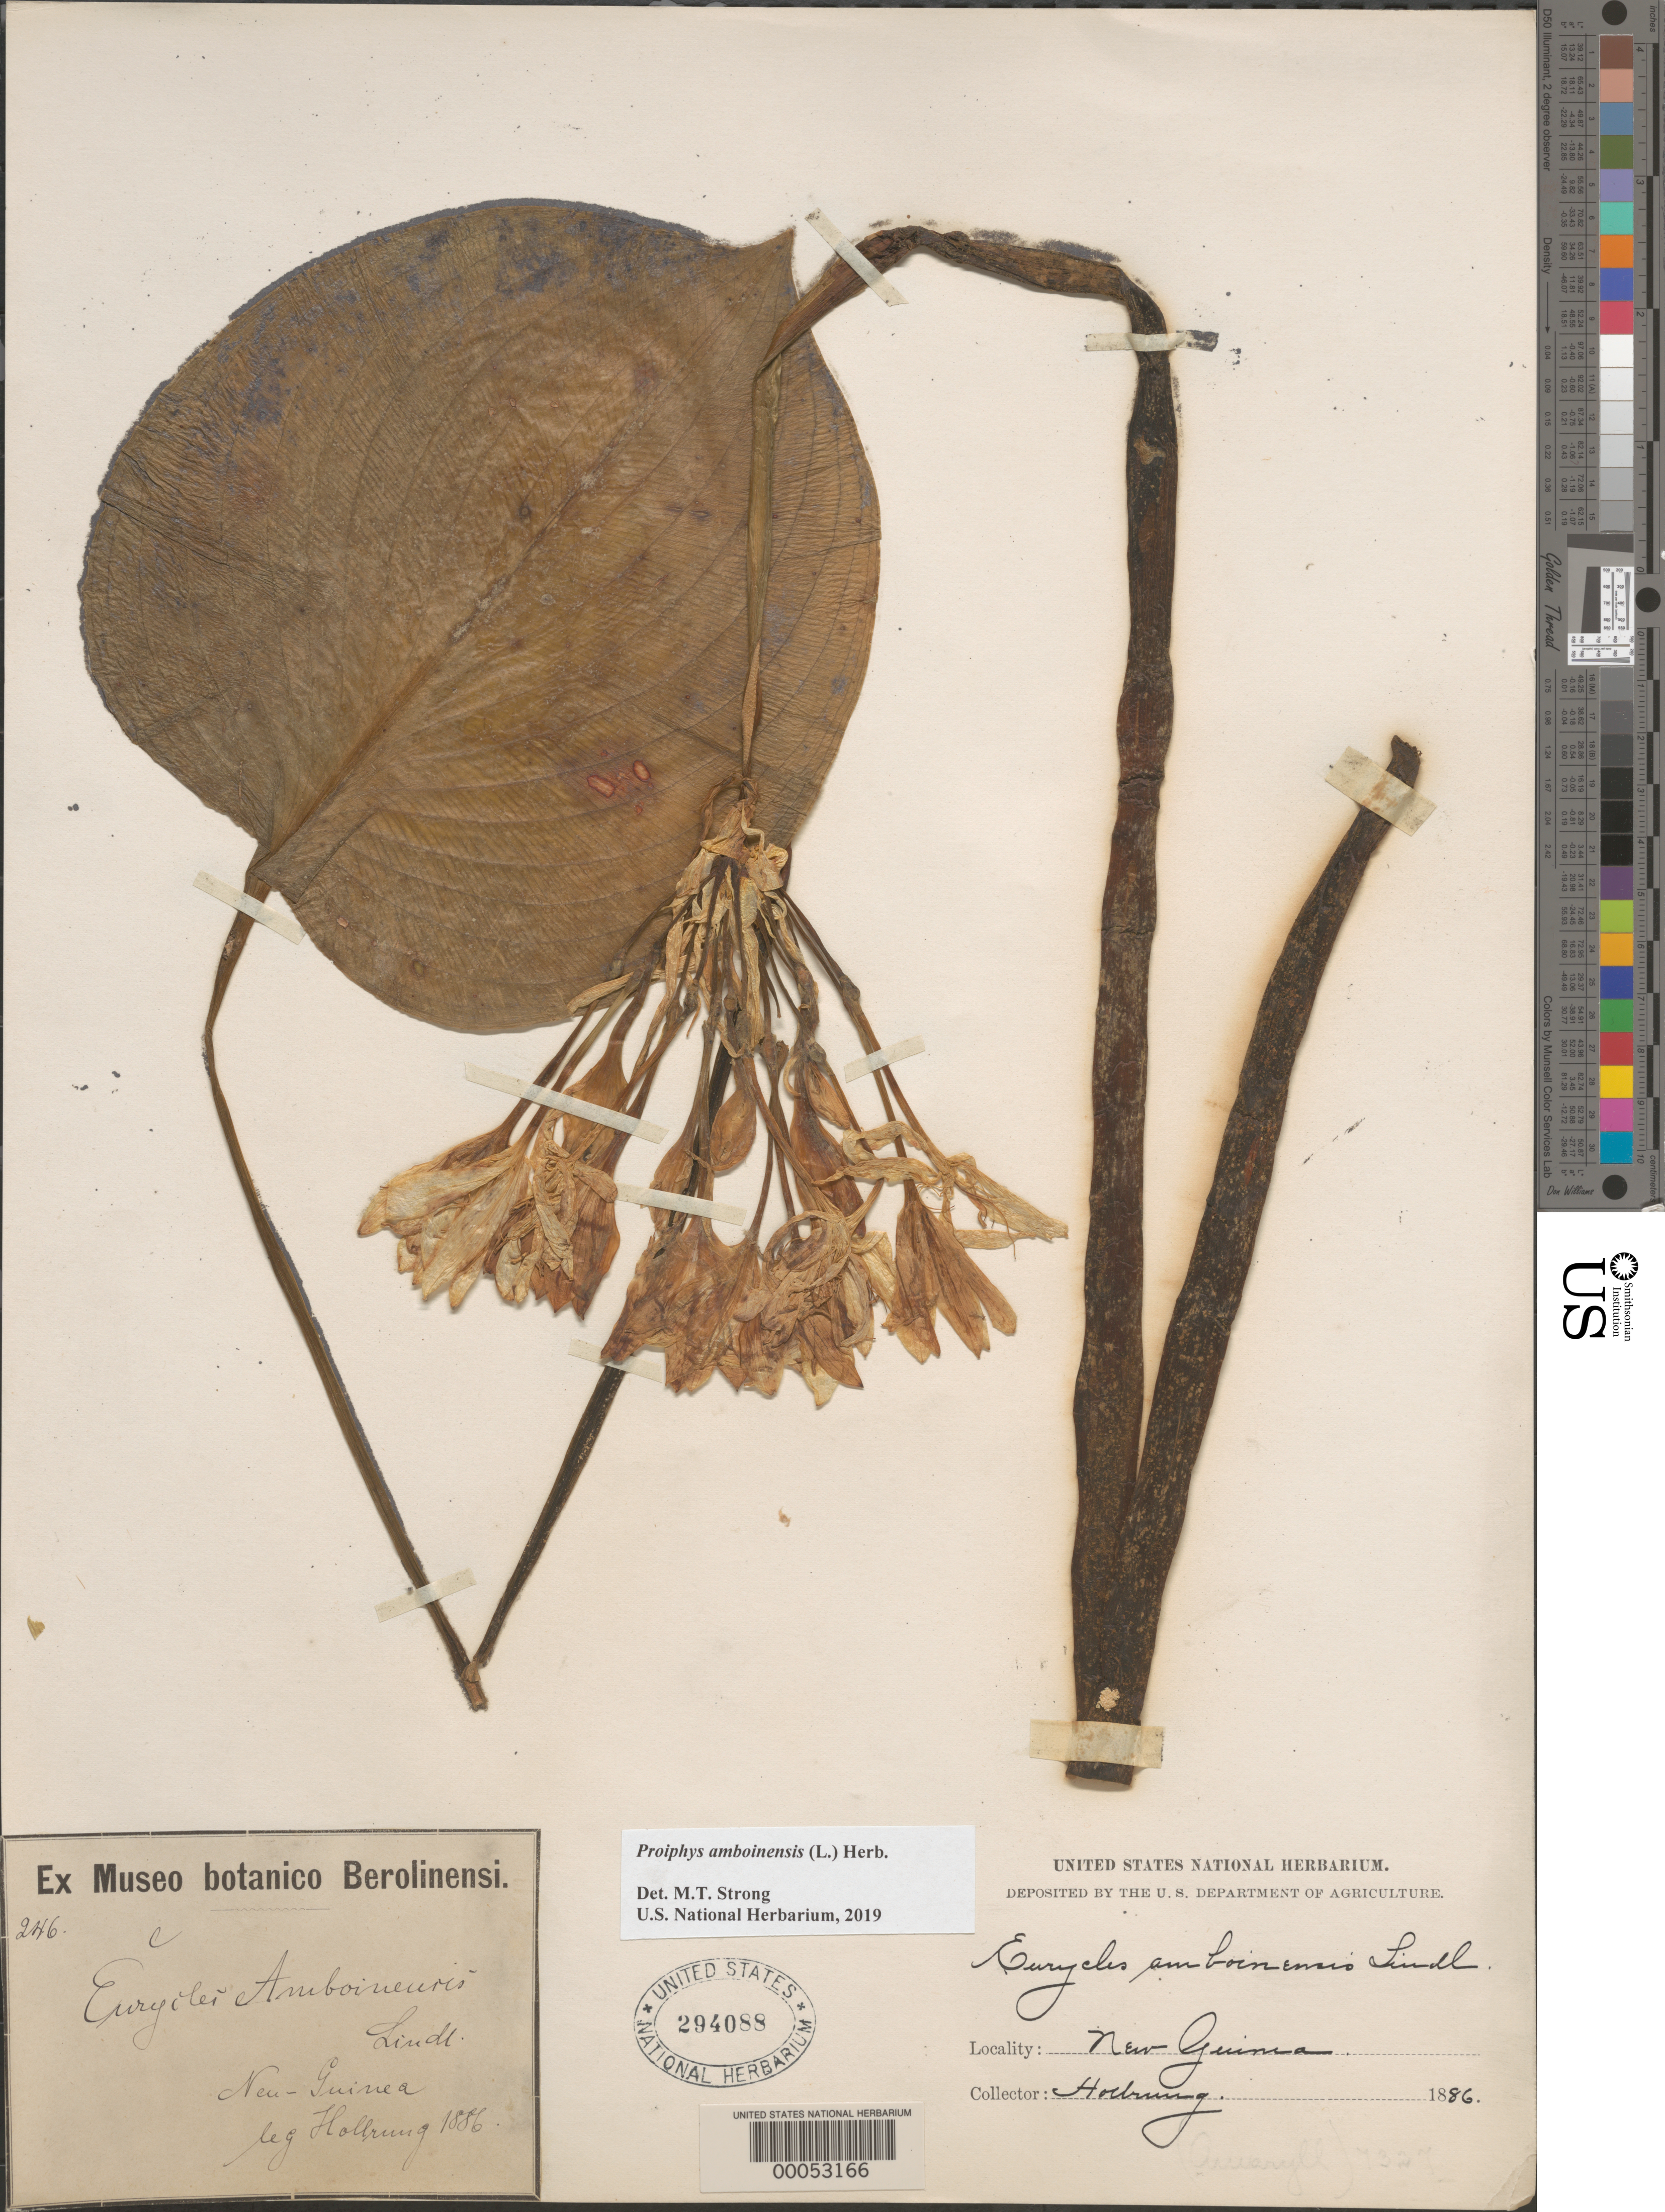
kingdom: Plantae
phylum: Tracheophyta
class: Liliopsida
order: Asparagales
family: Amaryllidaceae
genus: Proiphys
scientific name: Proiphys amboinensis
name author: (L.) Herb.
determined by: Strong, Mark T., (BOT), Smithsonian Institution - National Museum of Natural History (UNITED STATES)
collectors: U. Hollrung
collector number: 246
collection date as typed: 1886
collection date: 1886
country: Papua New Guinea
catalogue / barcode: US 294088